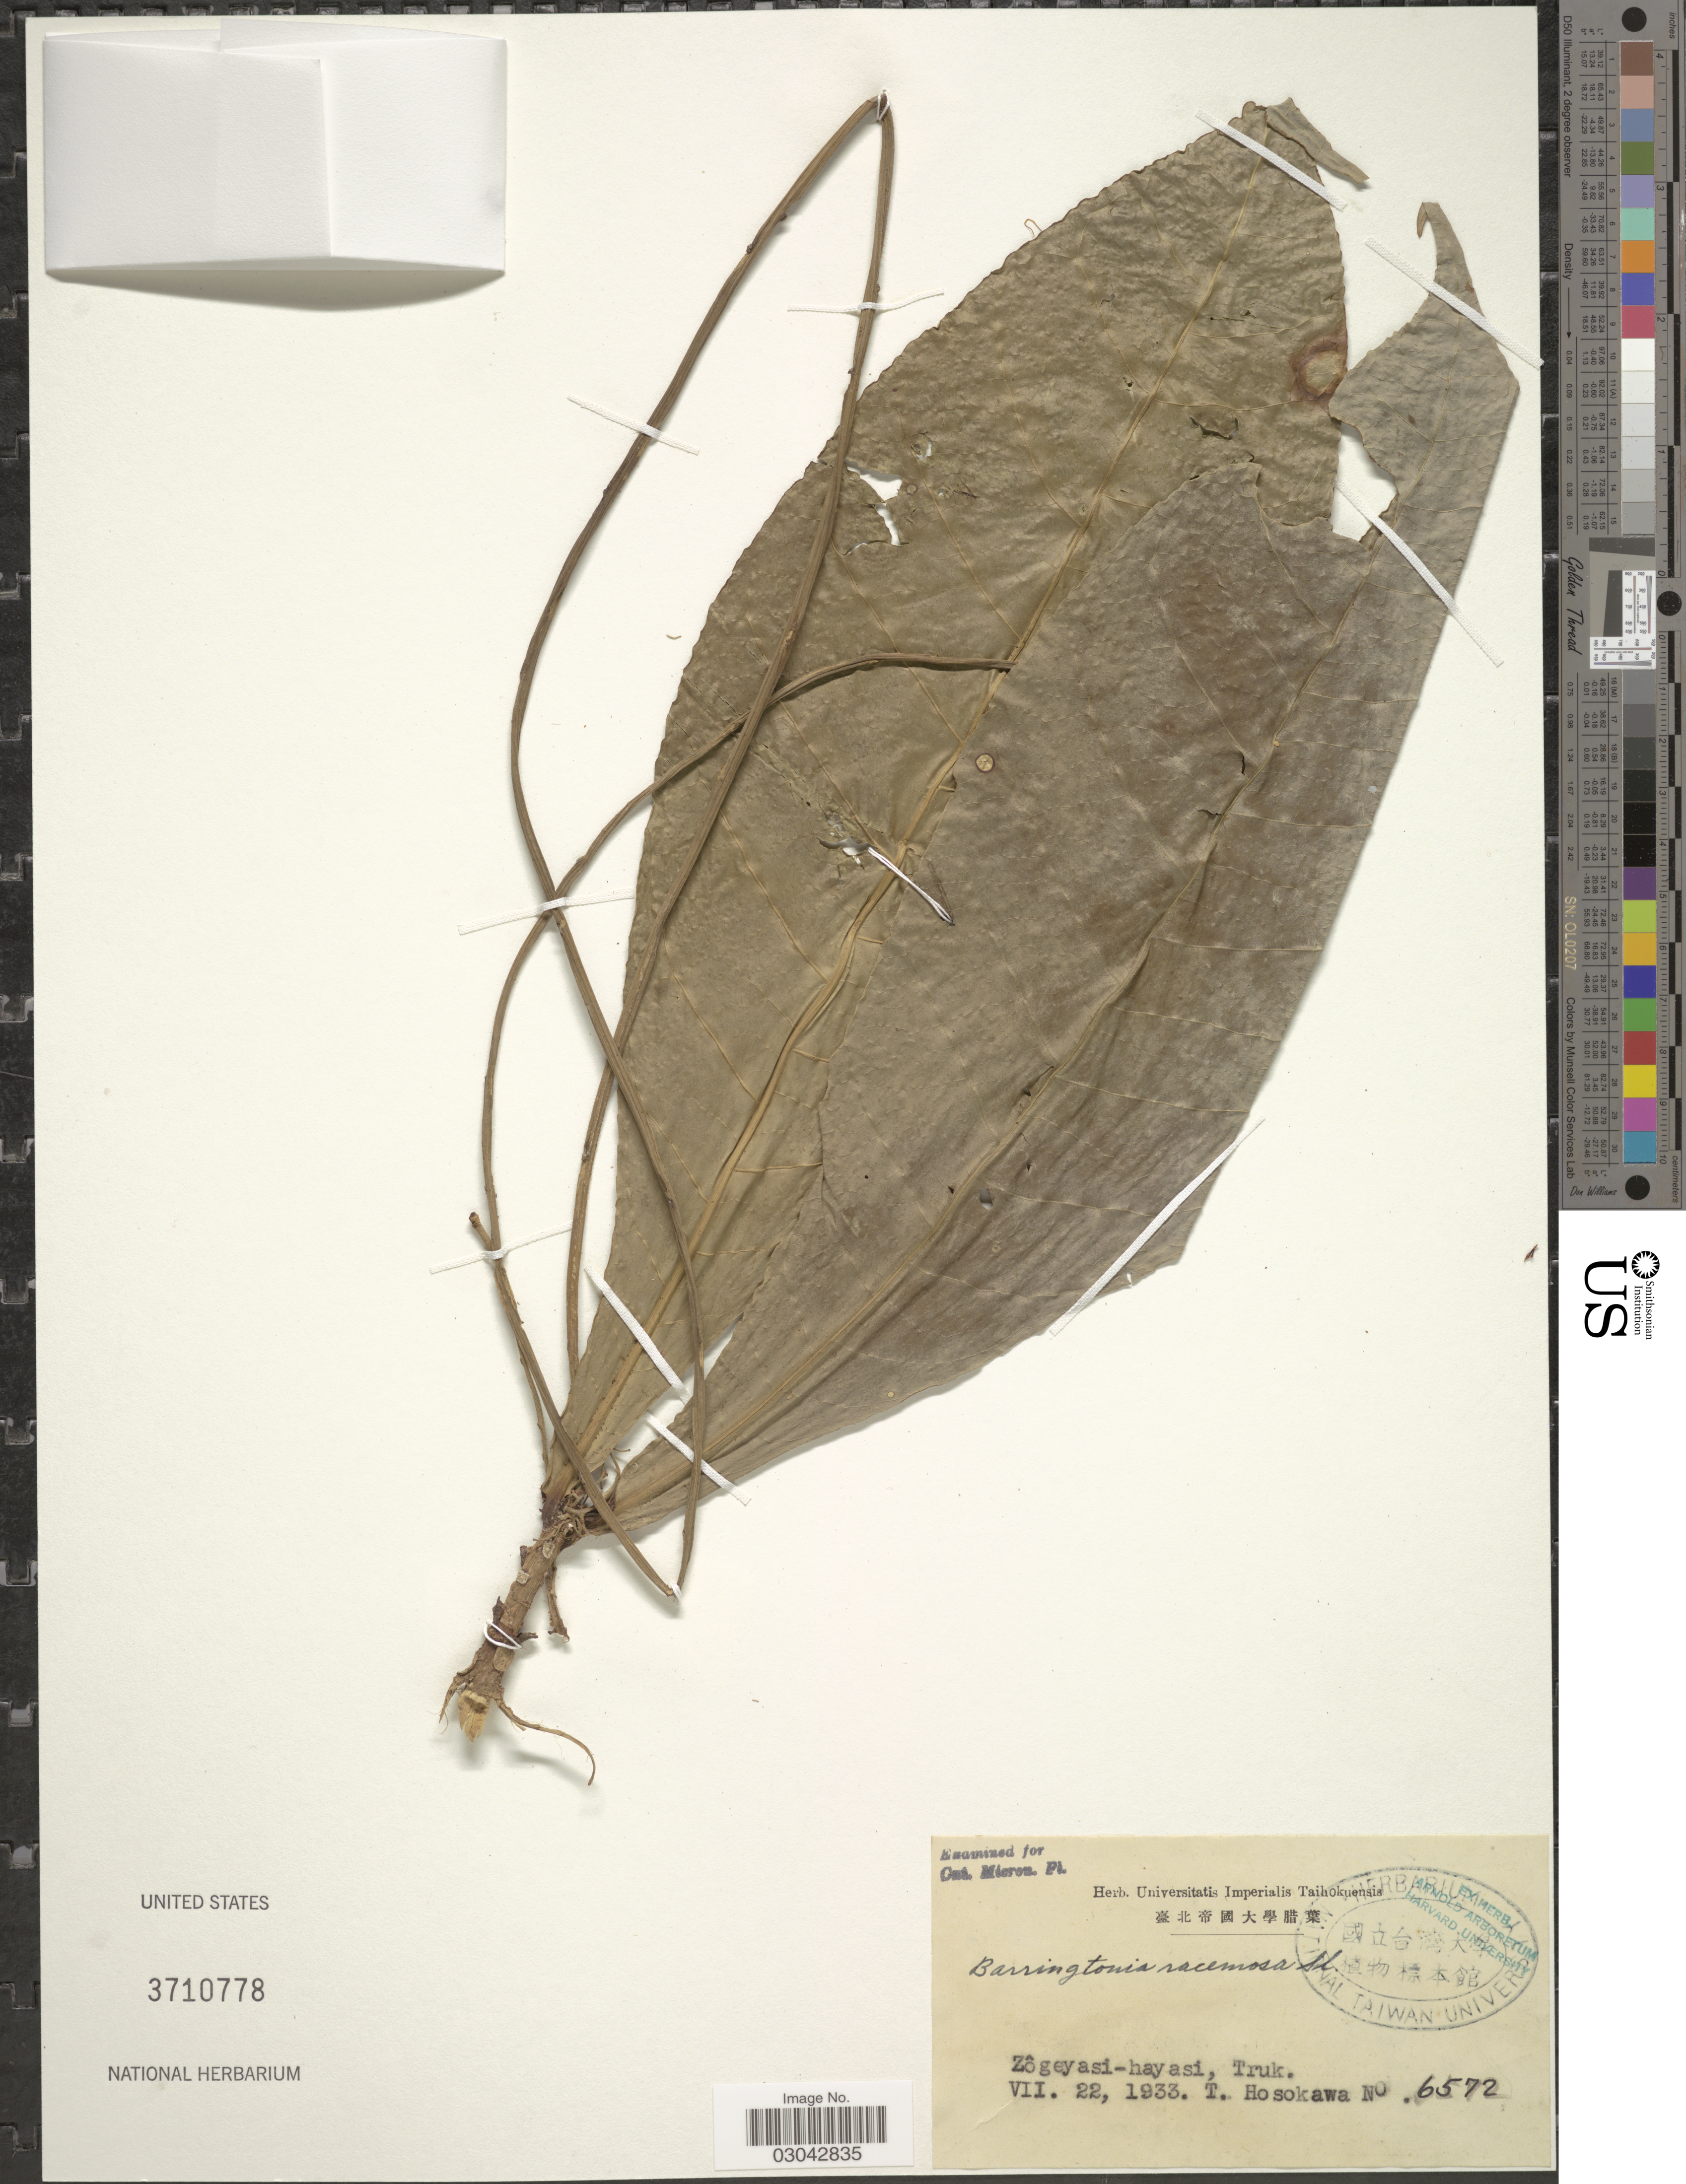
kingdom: Plantae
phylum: Tracheophyta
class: Magnoliopsida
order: Ericales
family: Lecythidaceae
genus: Barringtonia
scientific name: Barringtonia racemosa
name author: (L.) Spreng.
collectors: T. Hosokawa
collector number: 6572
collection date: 1933-07-22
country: Micronesia, Federated States of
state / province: Truk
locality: Zôgeyasi-hayasi, Truk.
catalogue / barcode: US 3710778